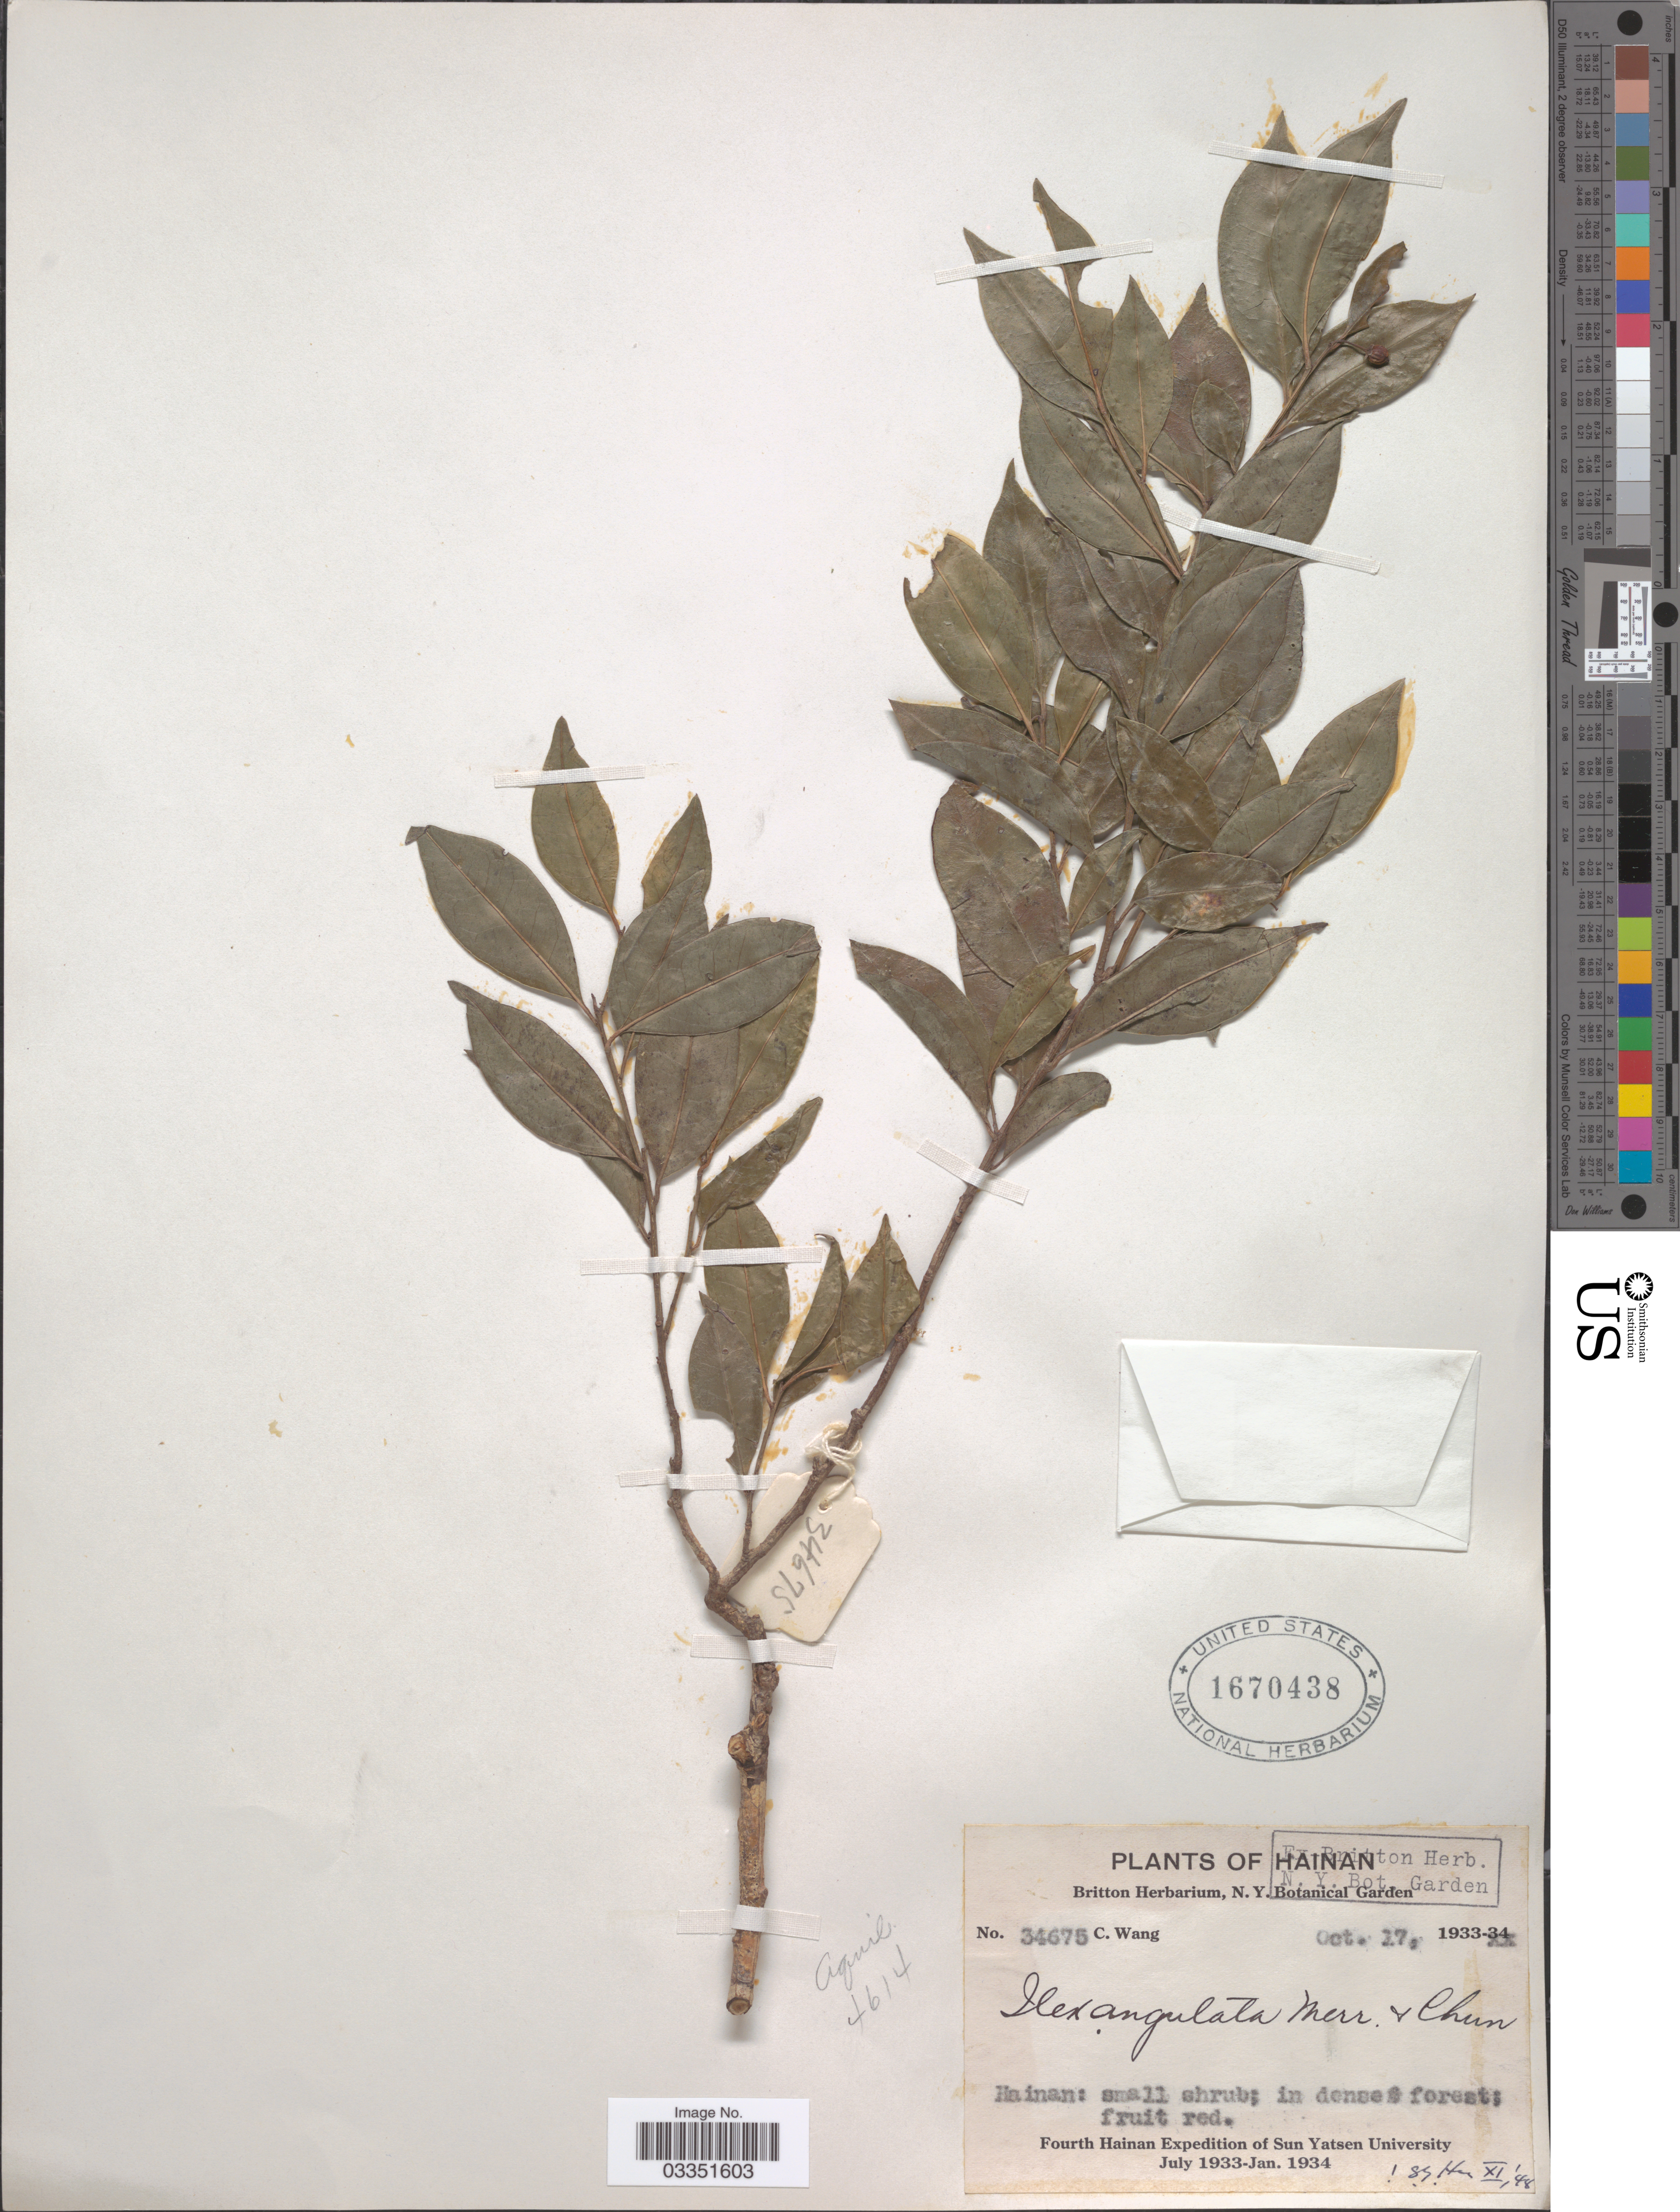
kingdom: Plantae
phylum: Tracheophyta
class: Magnoliopsida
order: Aquifoliales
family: Aquifoliaceae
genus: Ilex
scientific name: Ilex angulata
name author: Merr. & Chun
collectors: C. Wang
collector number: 34675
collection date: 1933-10-27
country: China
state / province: Hainan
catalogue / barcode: US 1670438